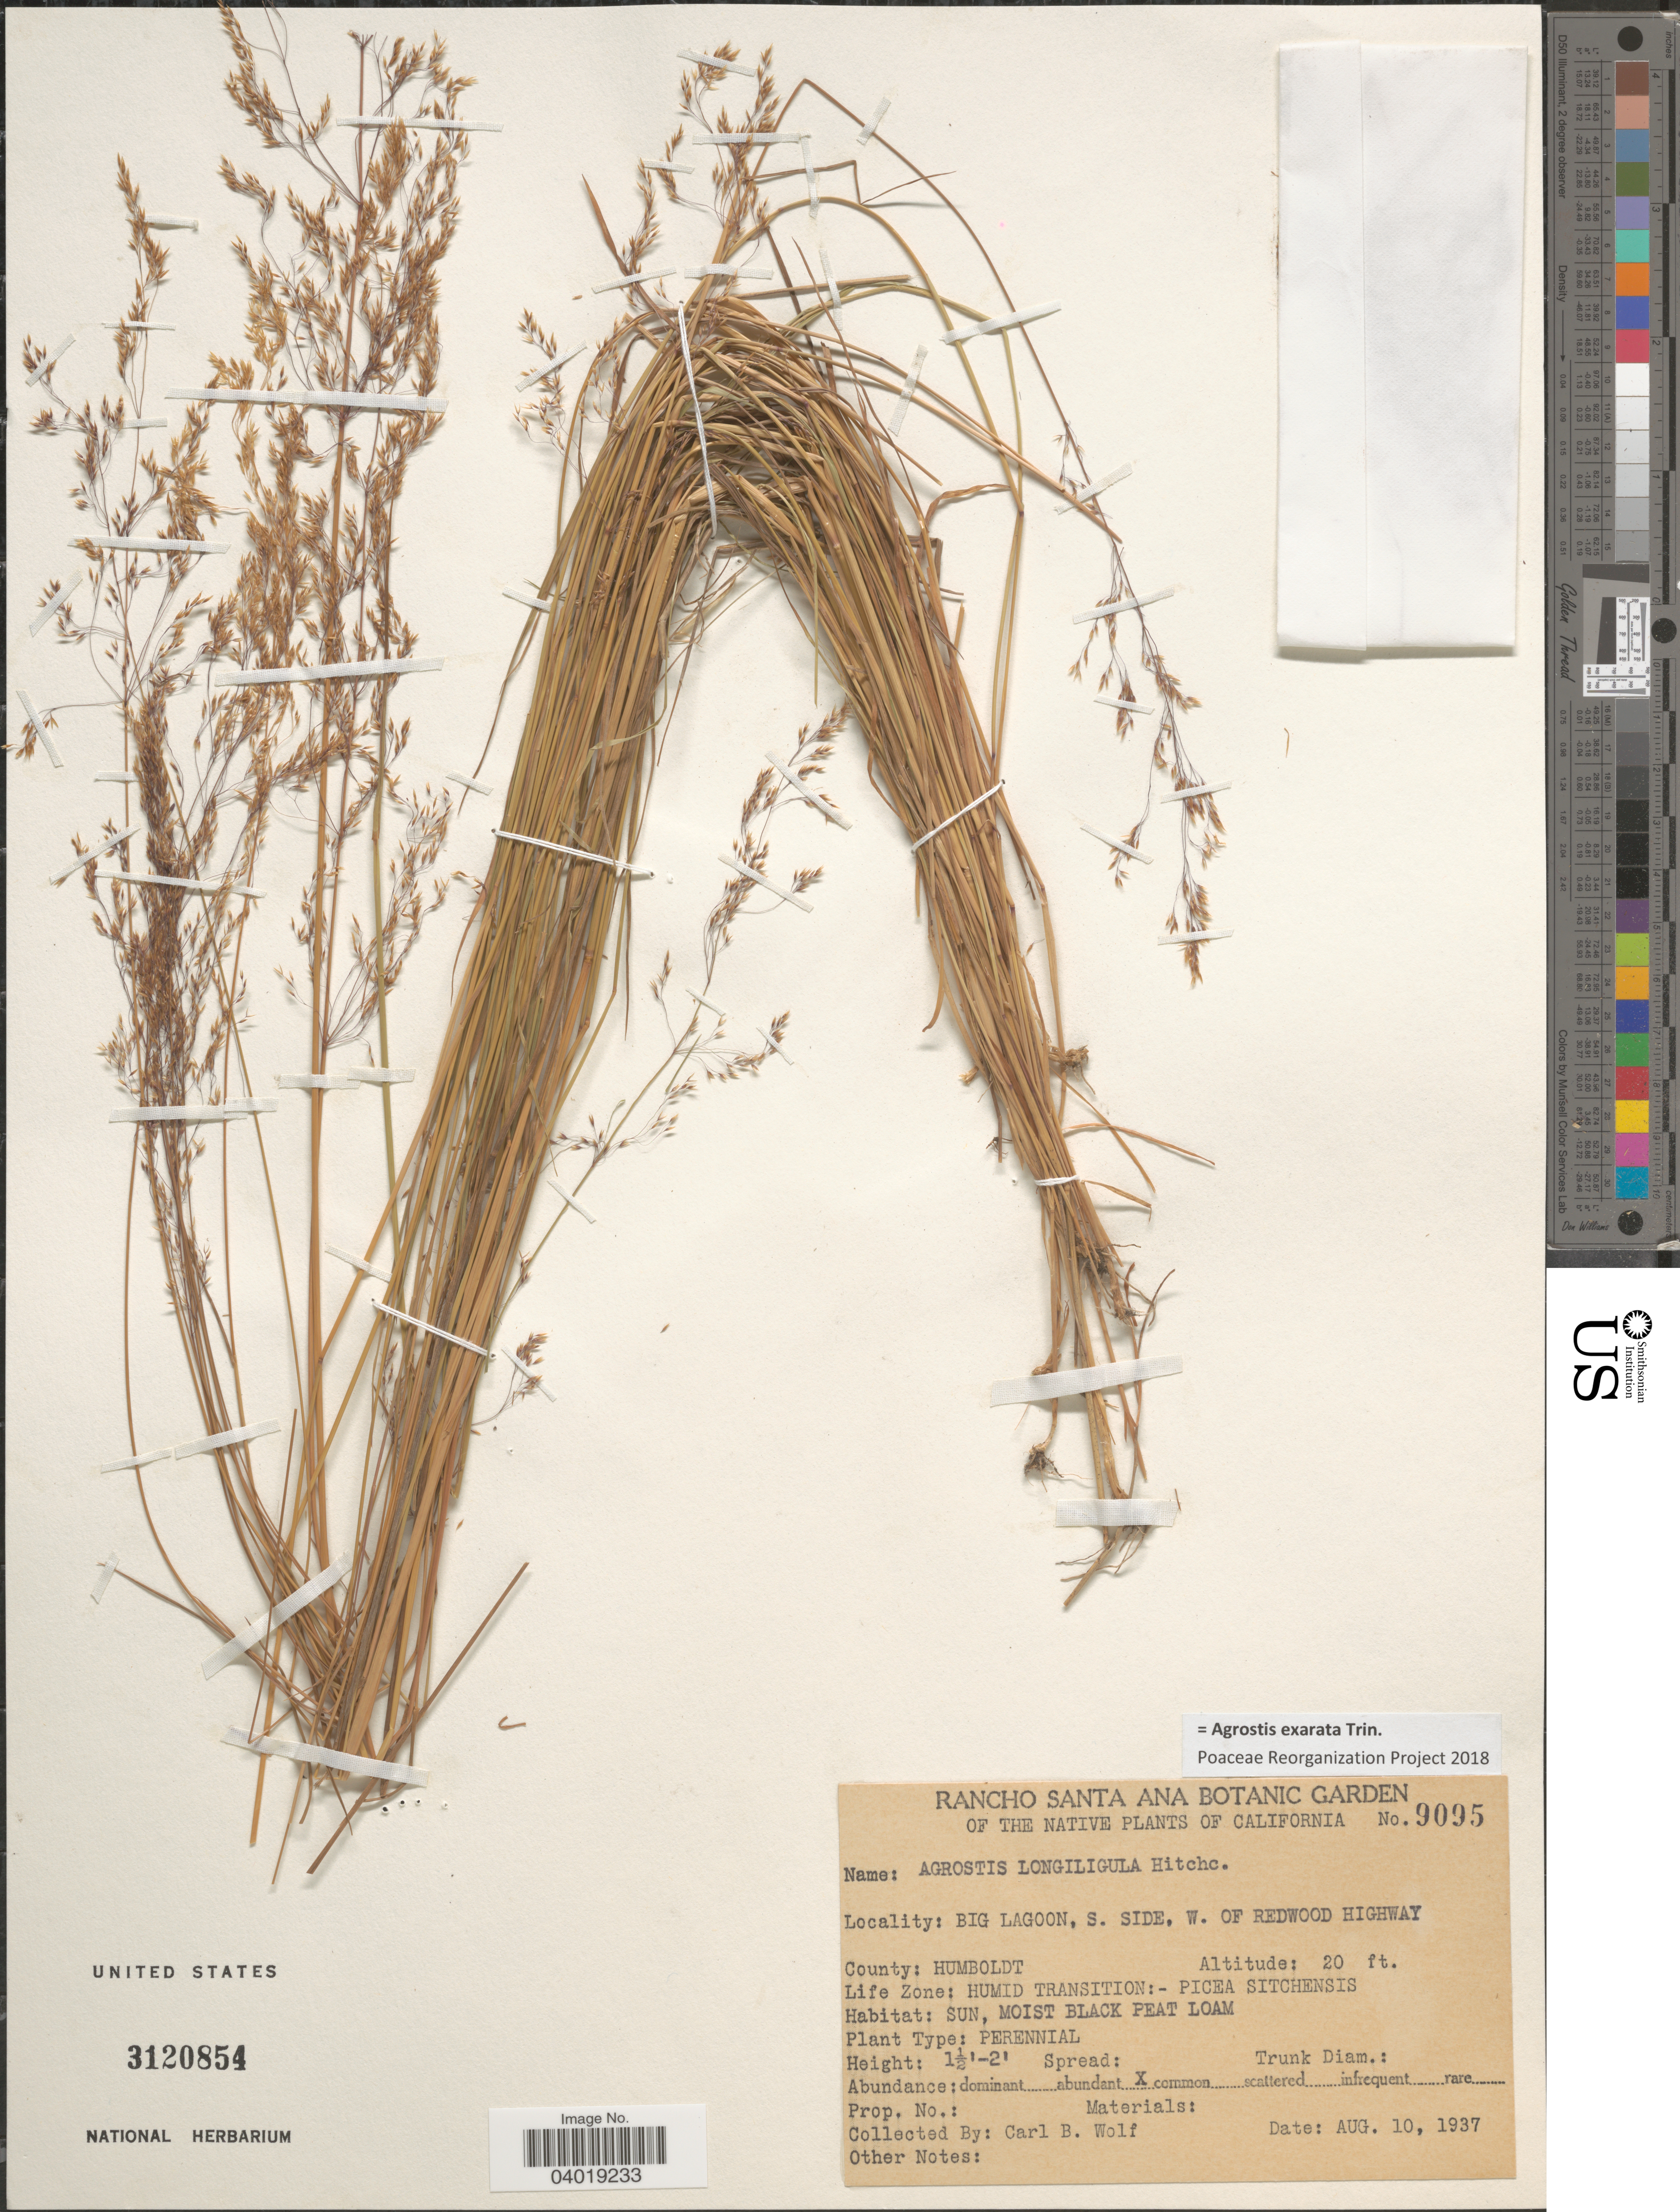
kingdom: Plantae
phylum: Tracheophyta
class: Liliopsida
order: Poales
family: Poaceae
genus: Agrostis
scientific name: Agrostis exarata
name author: Trin.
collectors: C. B. Wolf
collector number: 9095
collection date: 1937-08-10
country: United States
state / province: California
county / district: Humboldt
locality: Big Lagoon, s. side, w. of Redwood Highway. County: Humboldt. Life Zone: Humid Transition: -Picea Sitchensis.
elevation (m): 6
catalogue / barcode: US 3120854